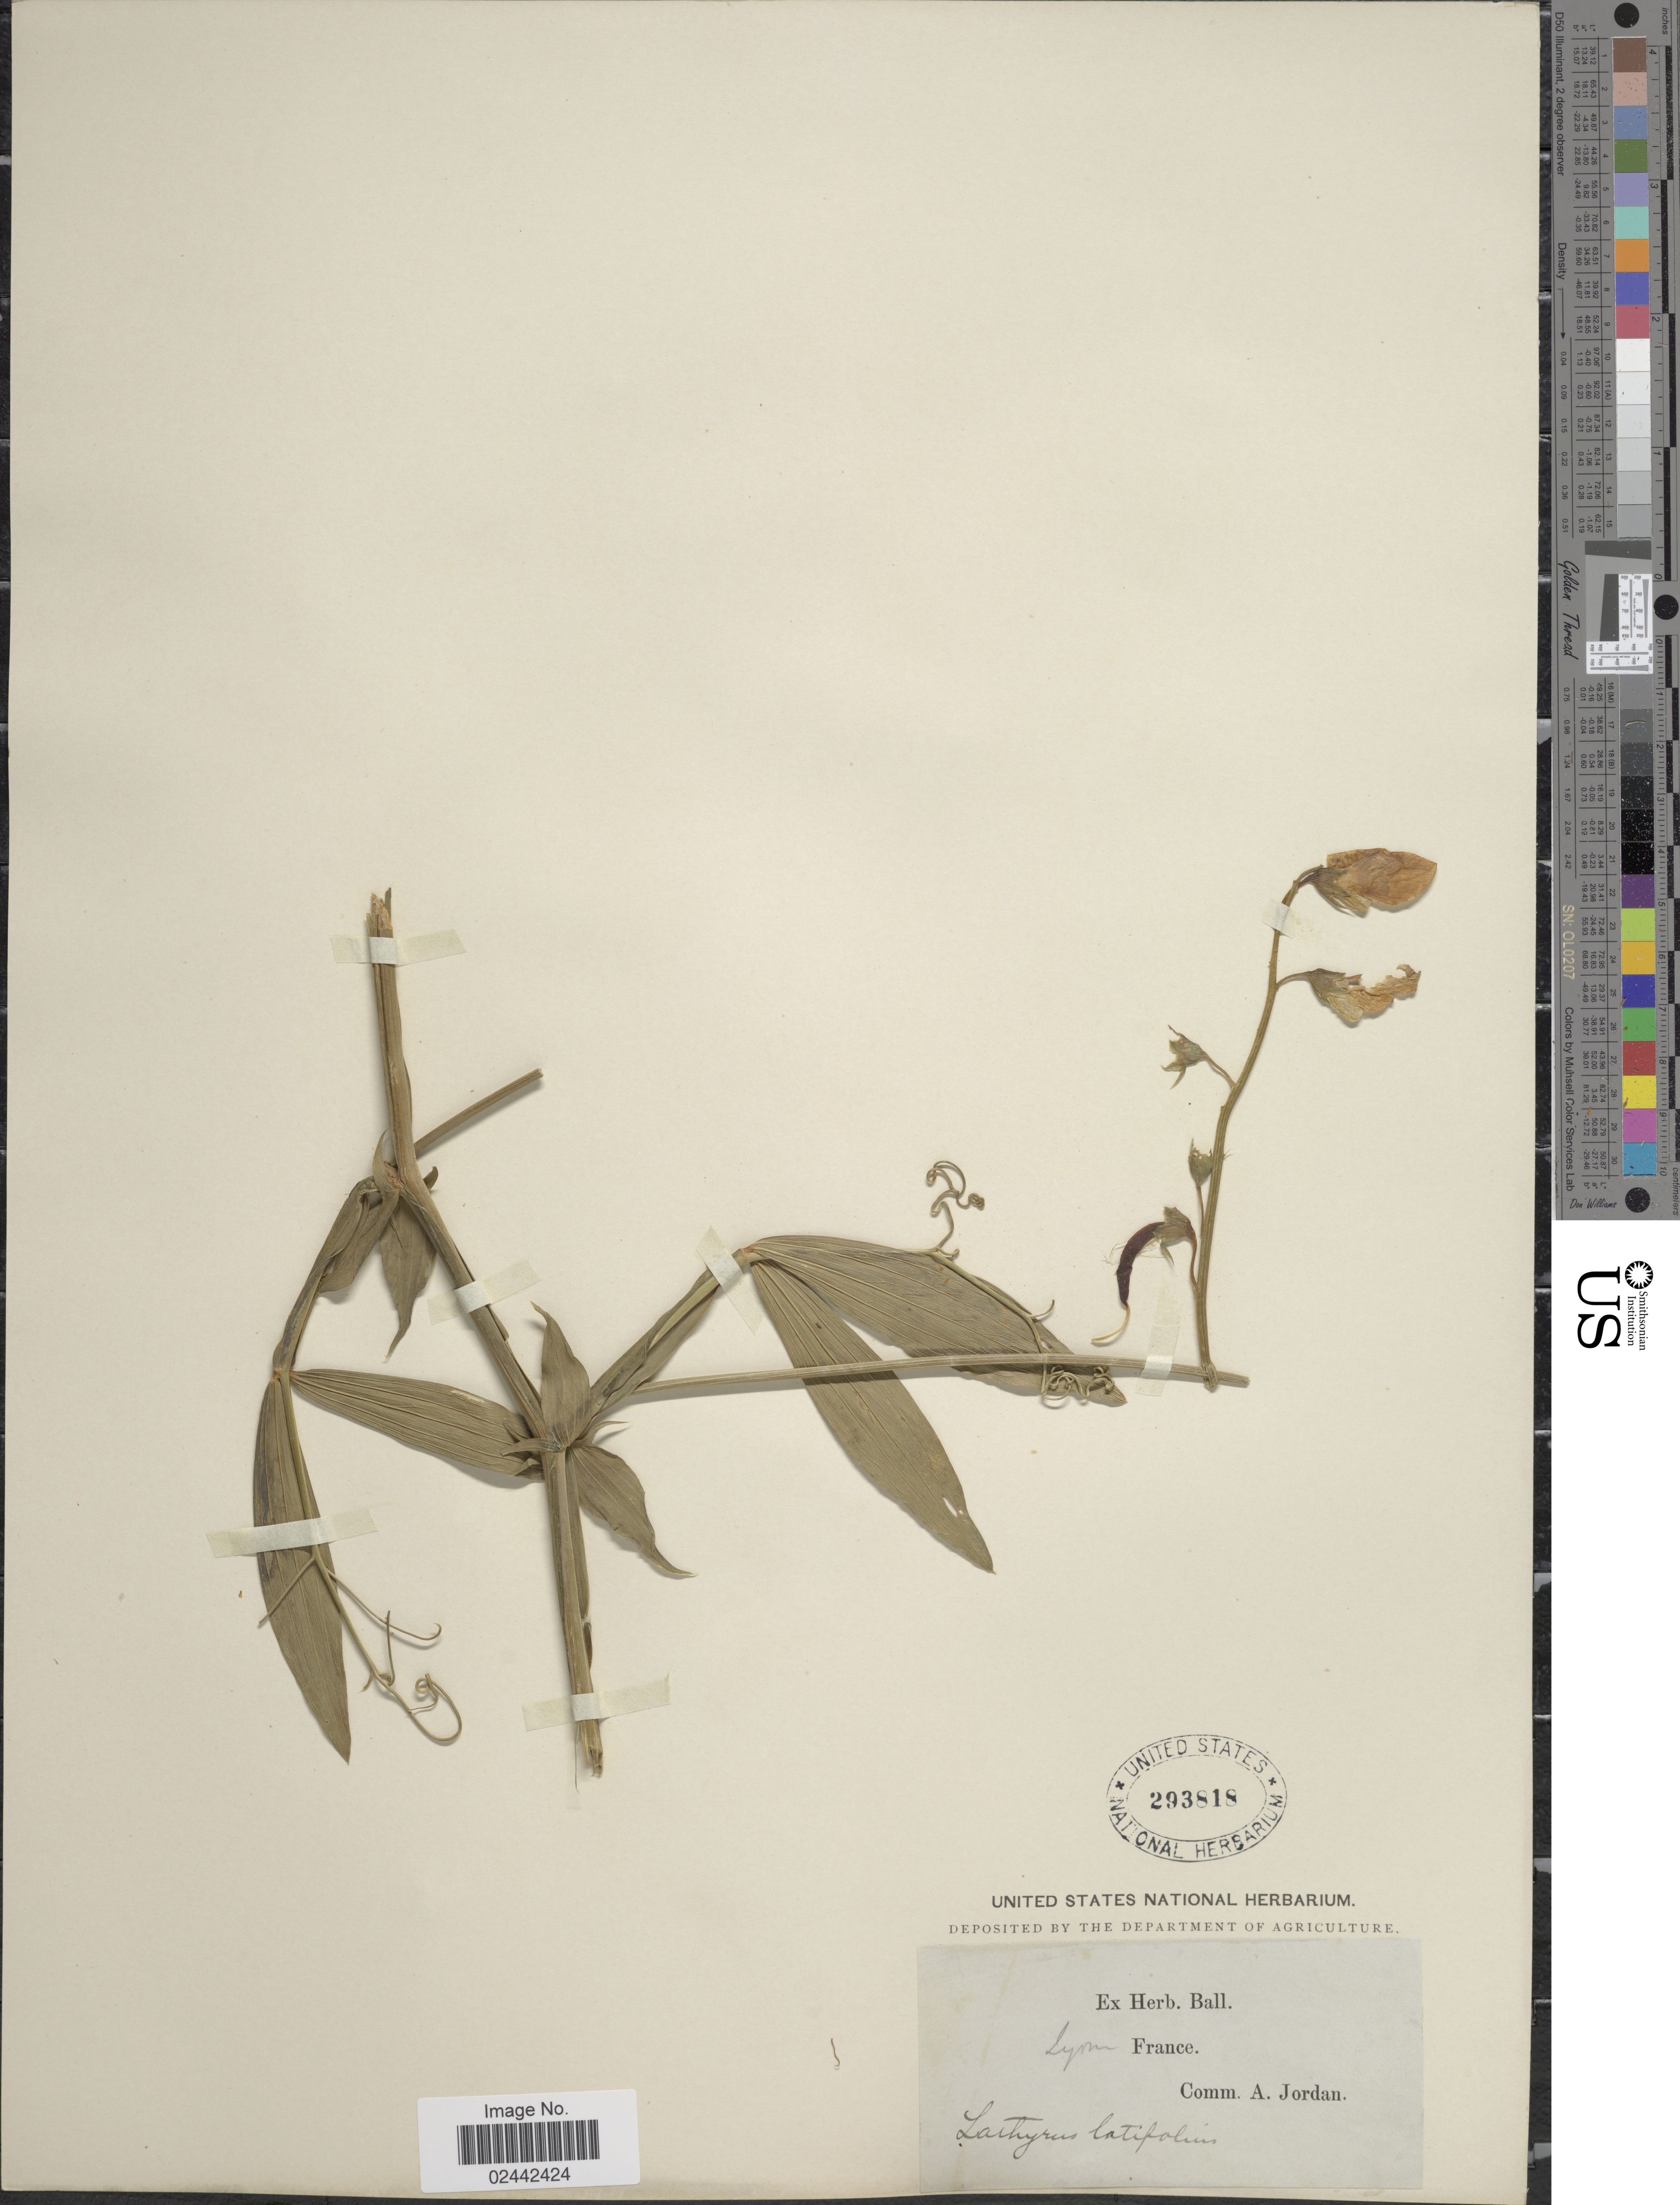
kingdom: Plantae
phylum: Tracheophyta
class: Magnoliopsida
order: Fabales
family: Fabaceae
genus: Lathyrus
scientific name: Lathyrus latifolius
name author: L.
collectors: ex herb. Ball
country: France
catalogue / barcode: US 293818